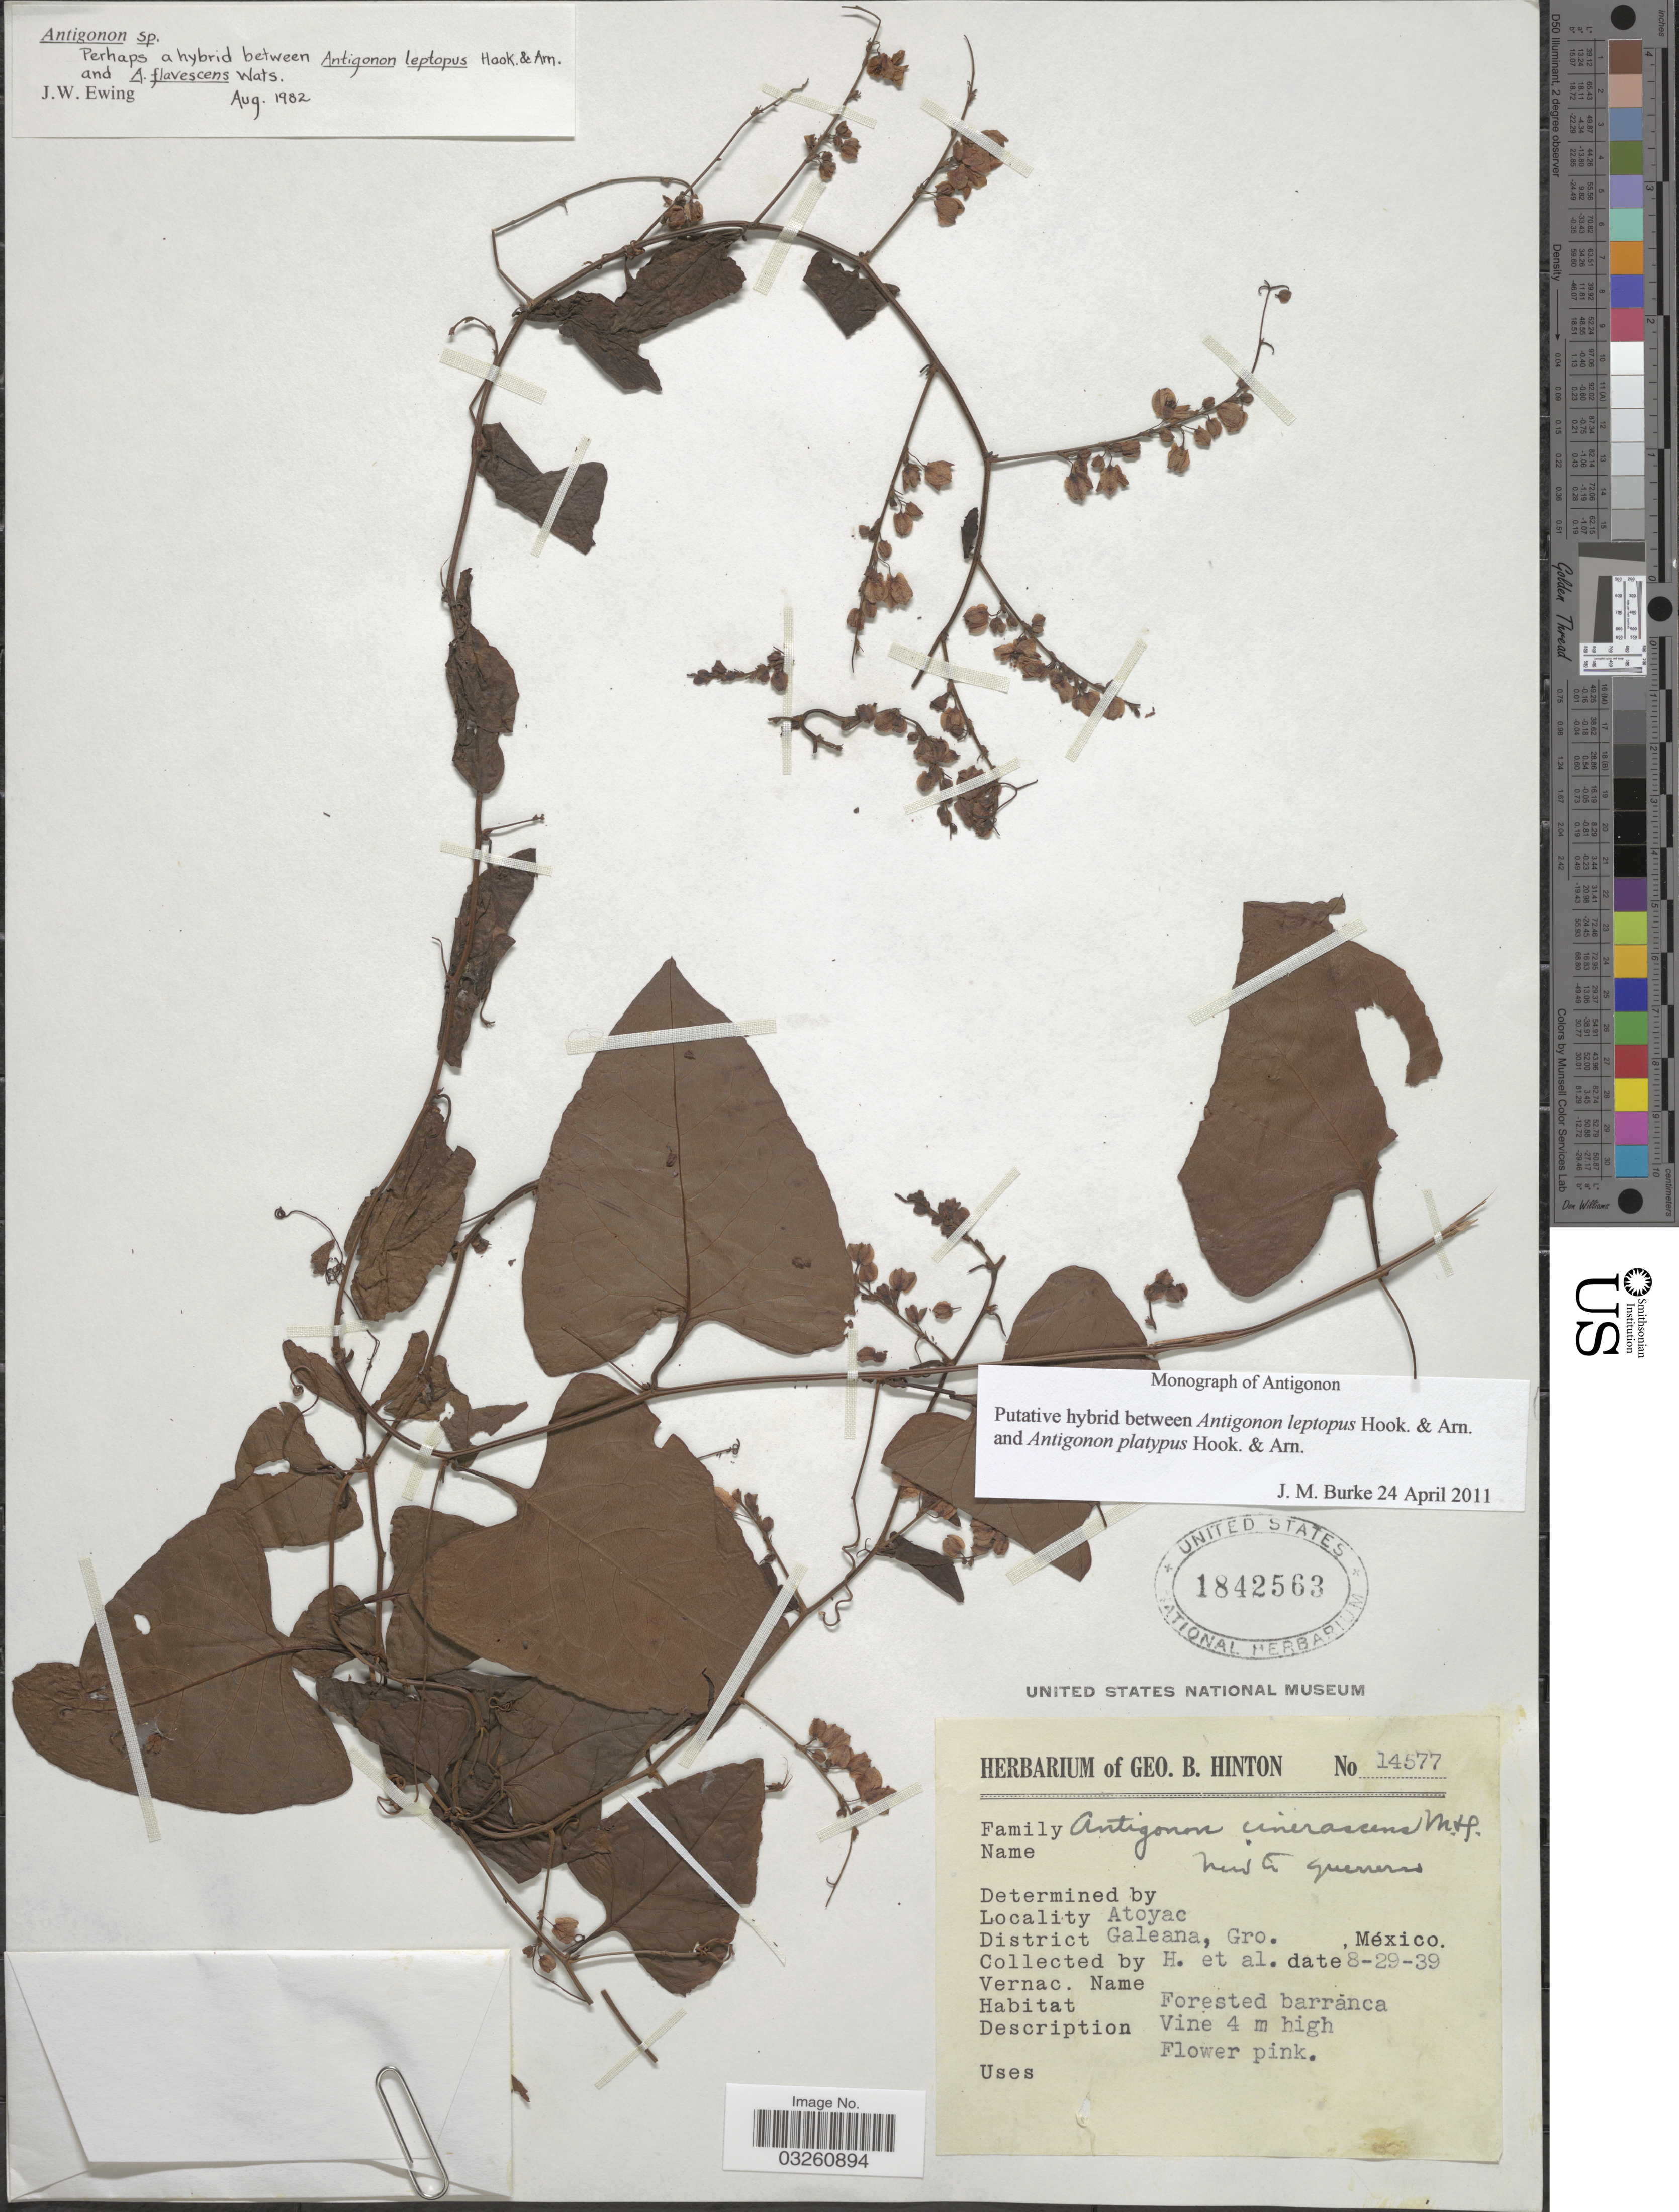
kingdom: Plantae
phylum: Tracheophyta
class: Magnoliopsida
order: Caryophyllales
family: Polygonaceae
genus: Antigonon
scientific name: Antigonon leptopus x A. platypus Hook. & Arn.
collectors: G. B. Hinton & et al.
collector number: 14577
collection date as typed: Transcribed d/m/y: 29/8/39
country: Mexico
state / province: Guerrero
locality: Atoyac. District Galeana.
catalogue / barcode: US 1842563